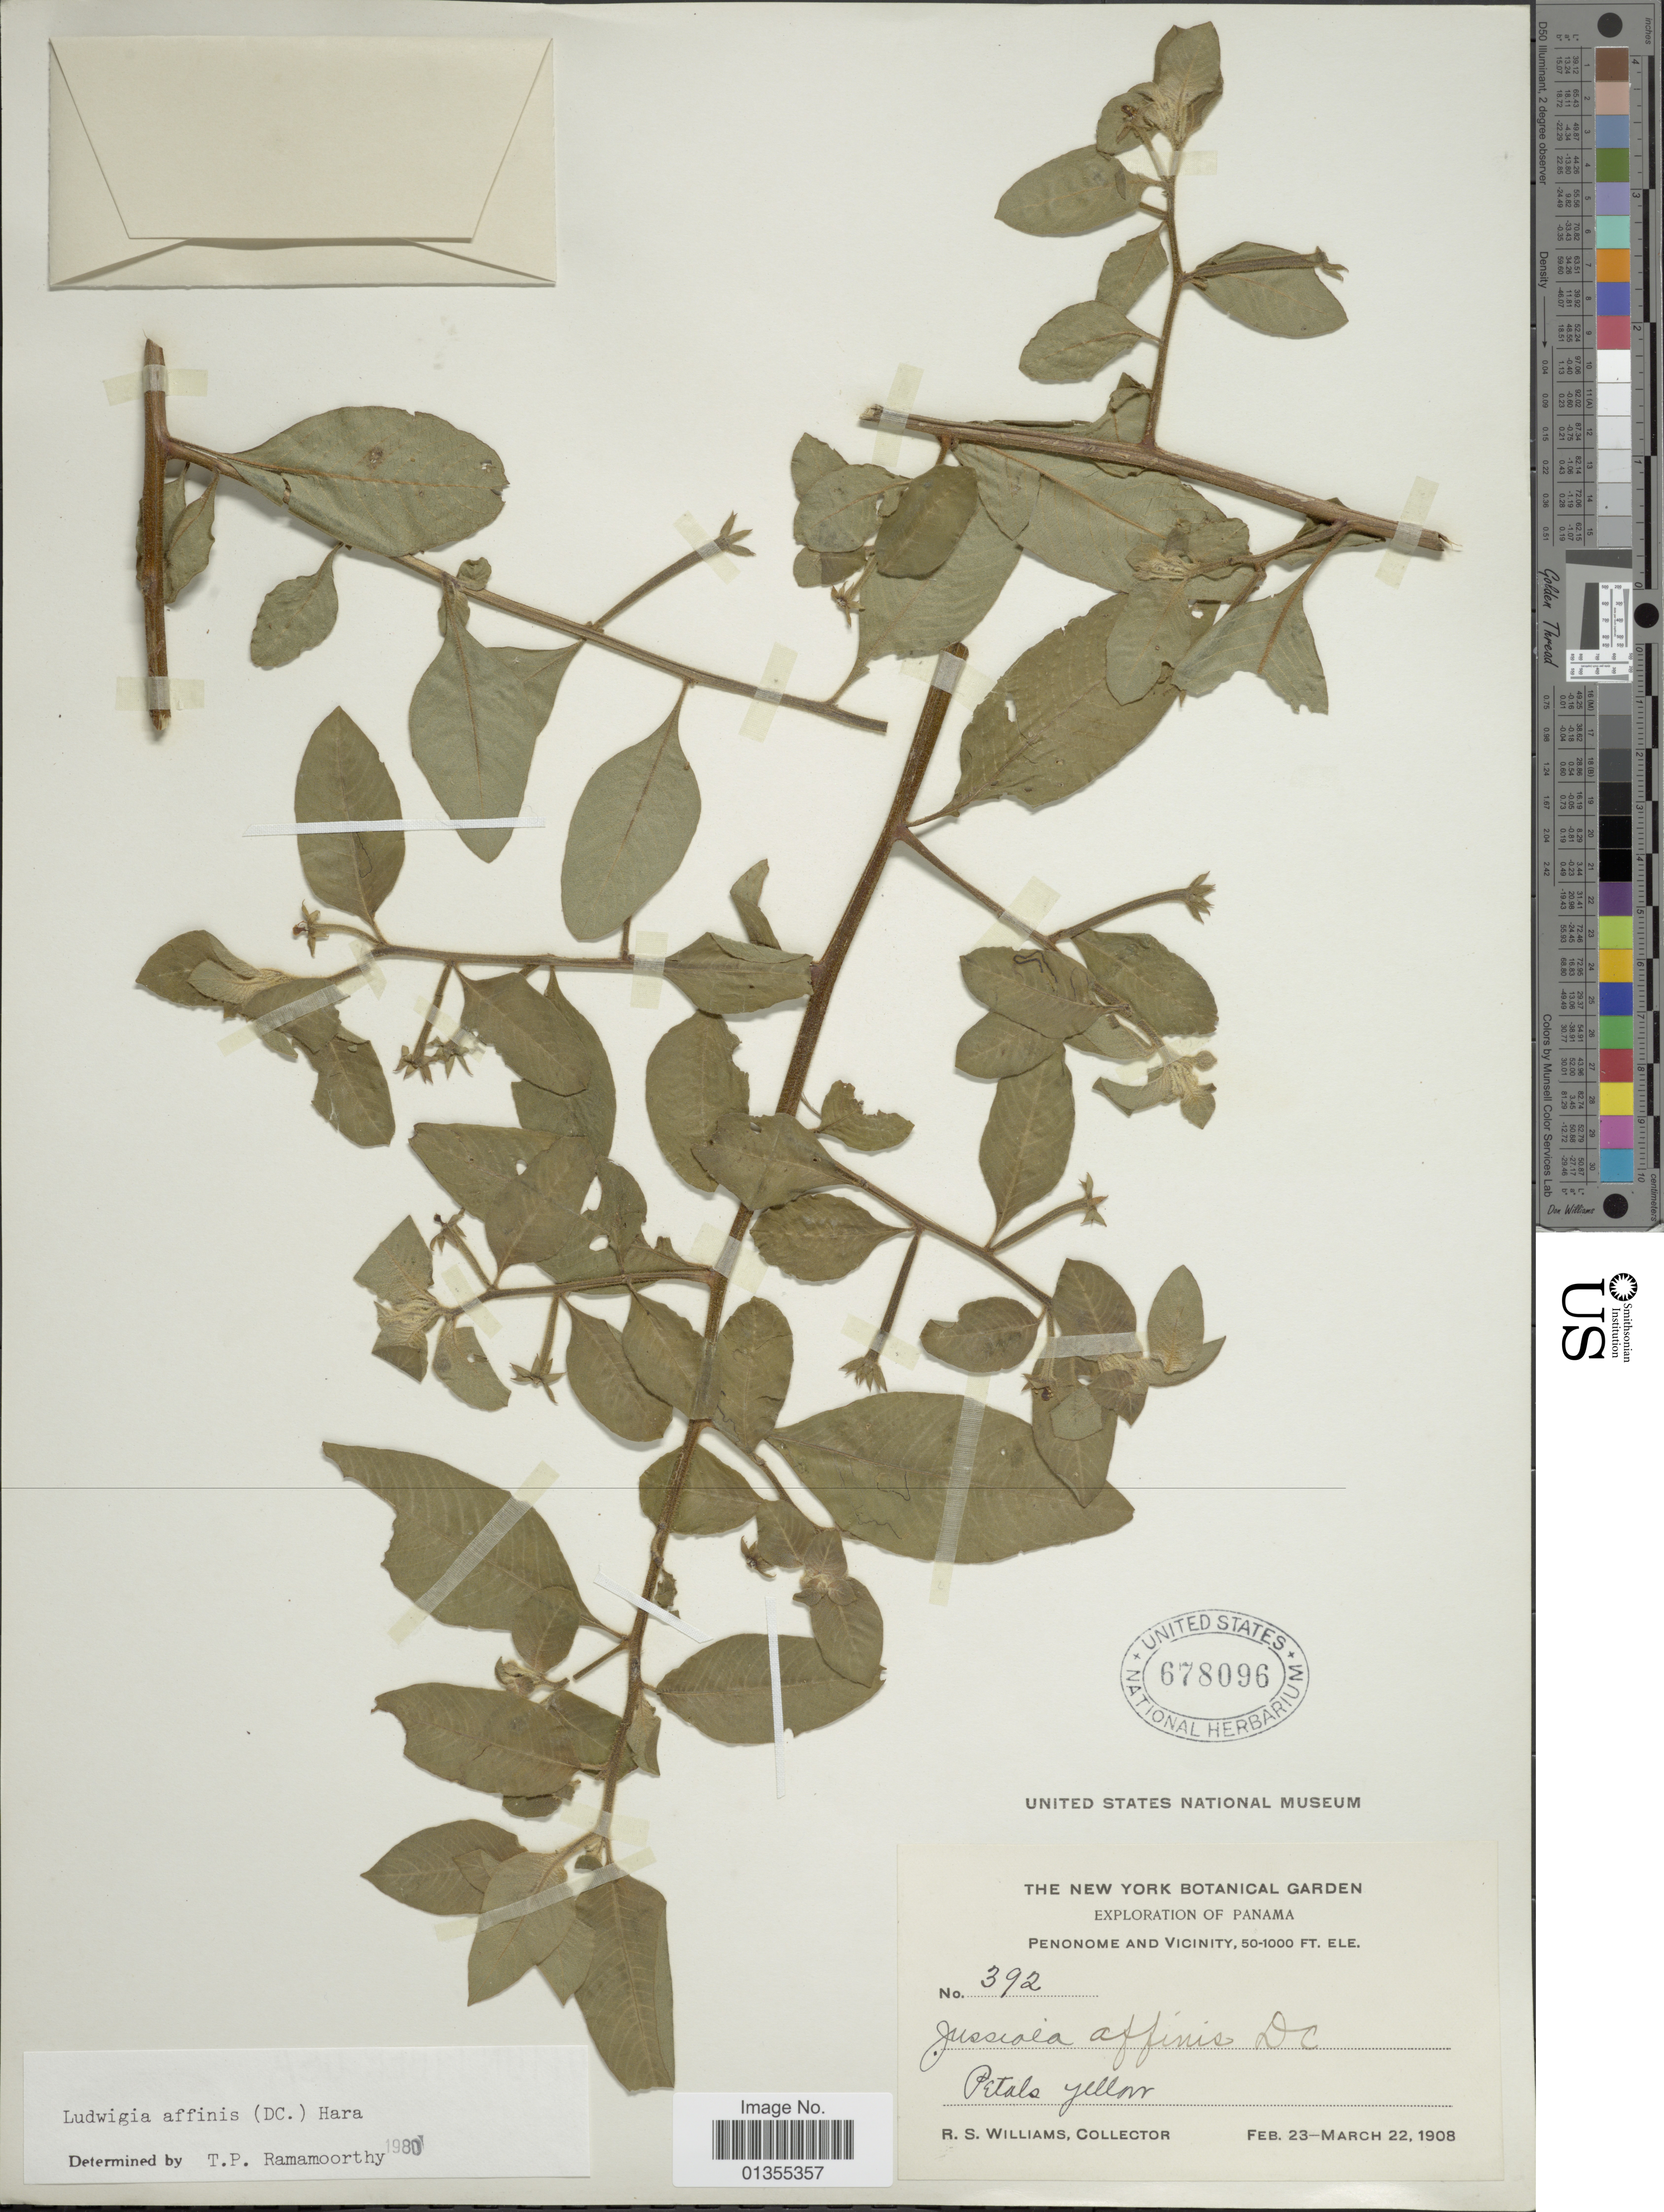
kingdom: Plantae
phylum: Tracheophyta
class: Magnoliopsida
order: Myrtales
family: Onagraceae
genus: Ludwigia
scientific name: Ludwigia affinis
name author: (DC.) H. Hara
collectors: R. S. Williams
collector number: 392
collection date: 1908-02-23/1908-03-22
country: Panama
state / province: Panamá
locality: Penonome and vicinity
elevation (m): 15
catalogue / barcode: US 678096